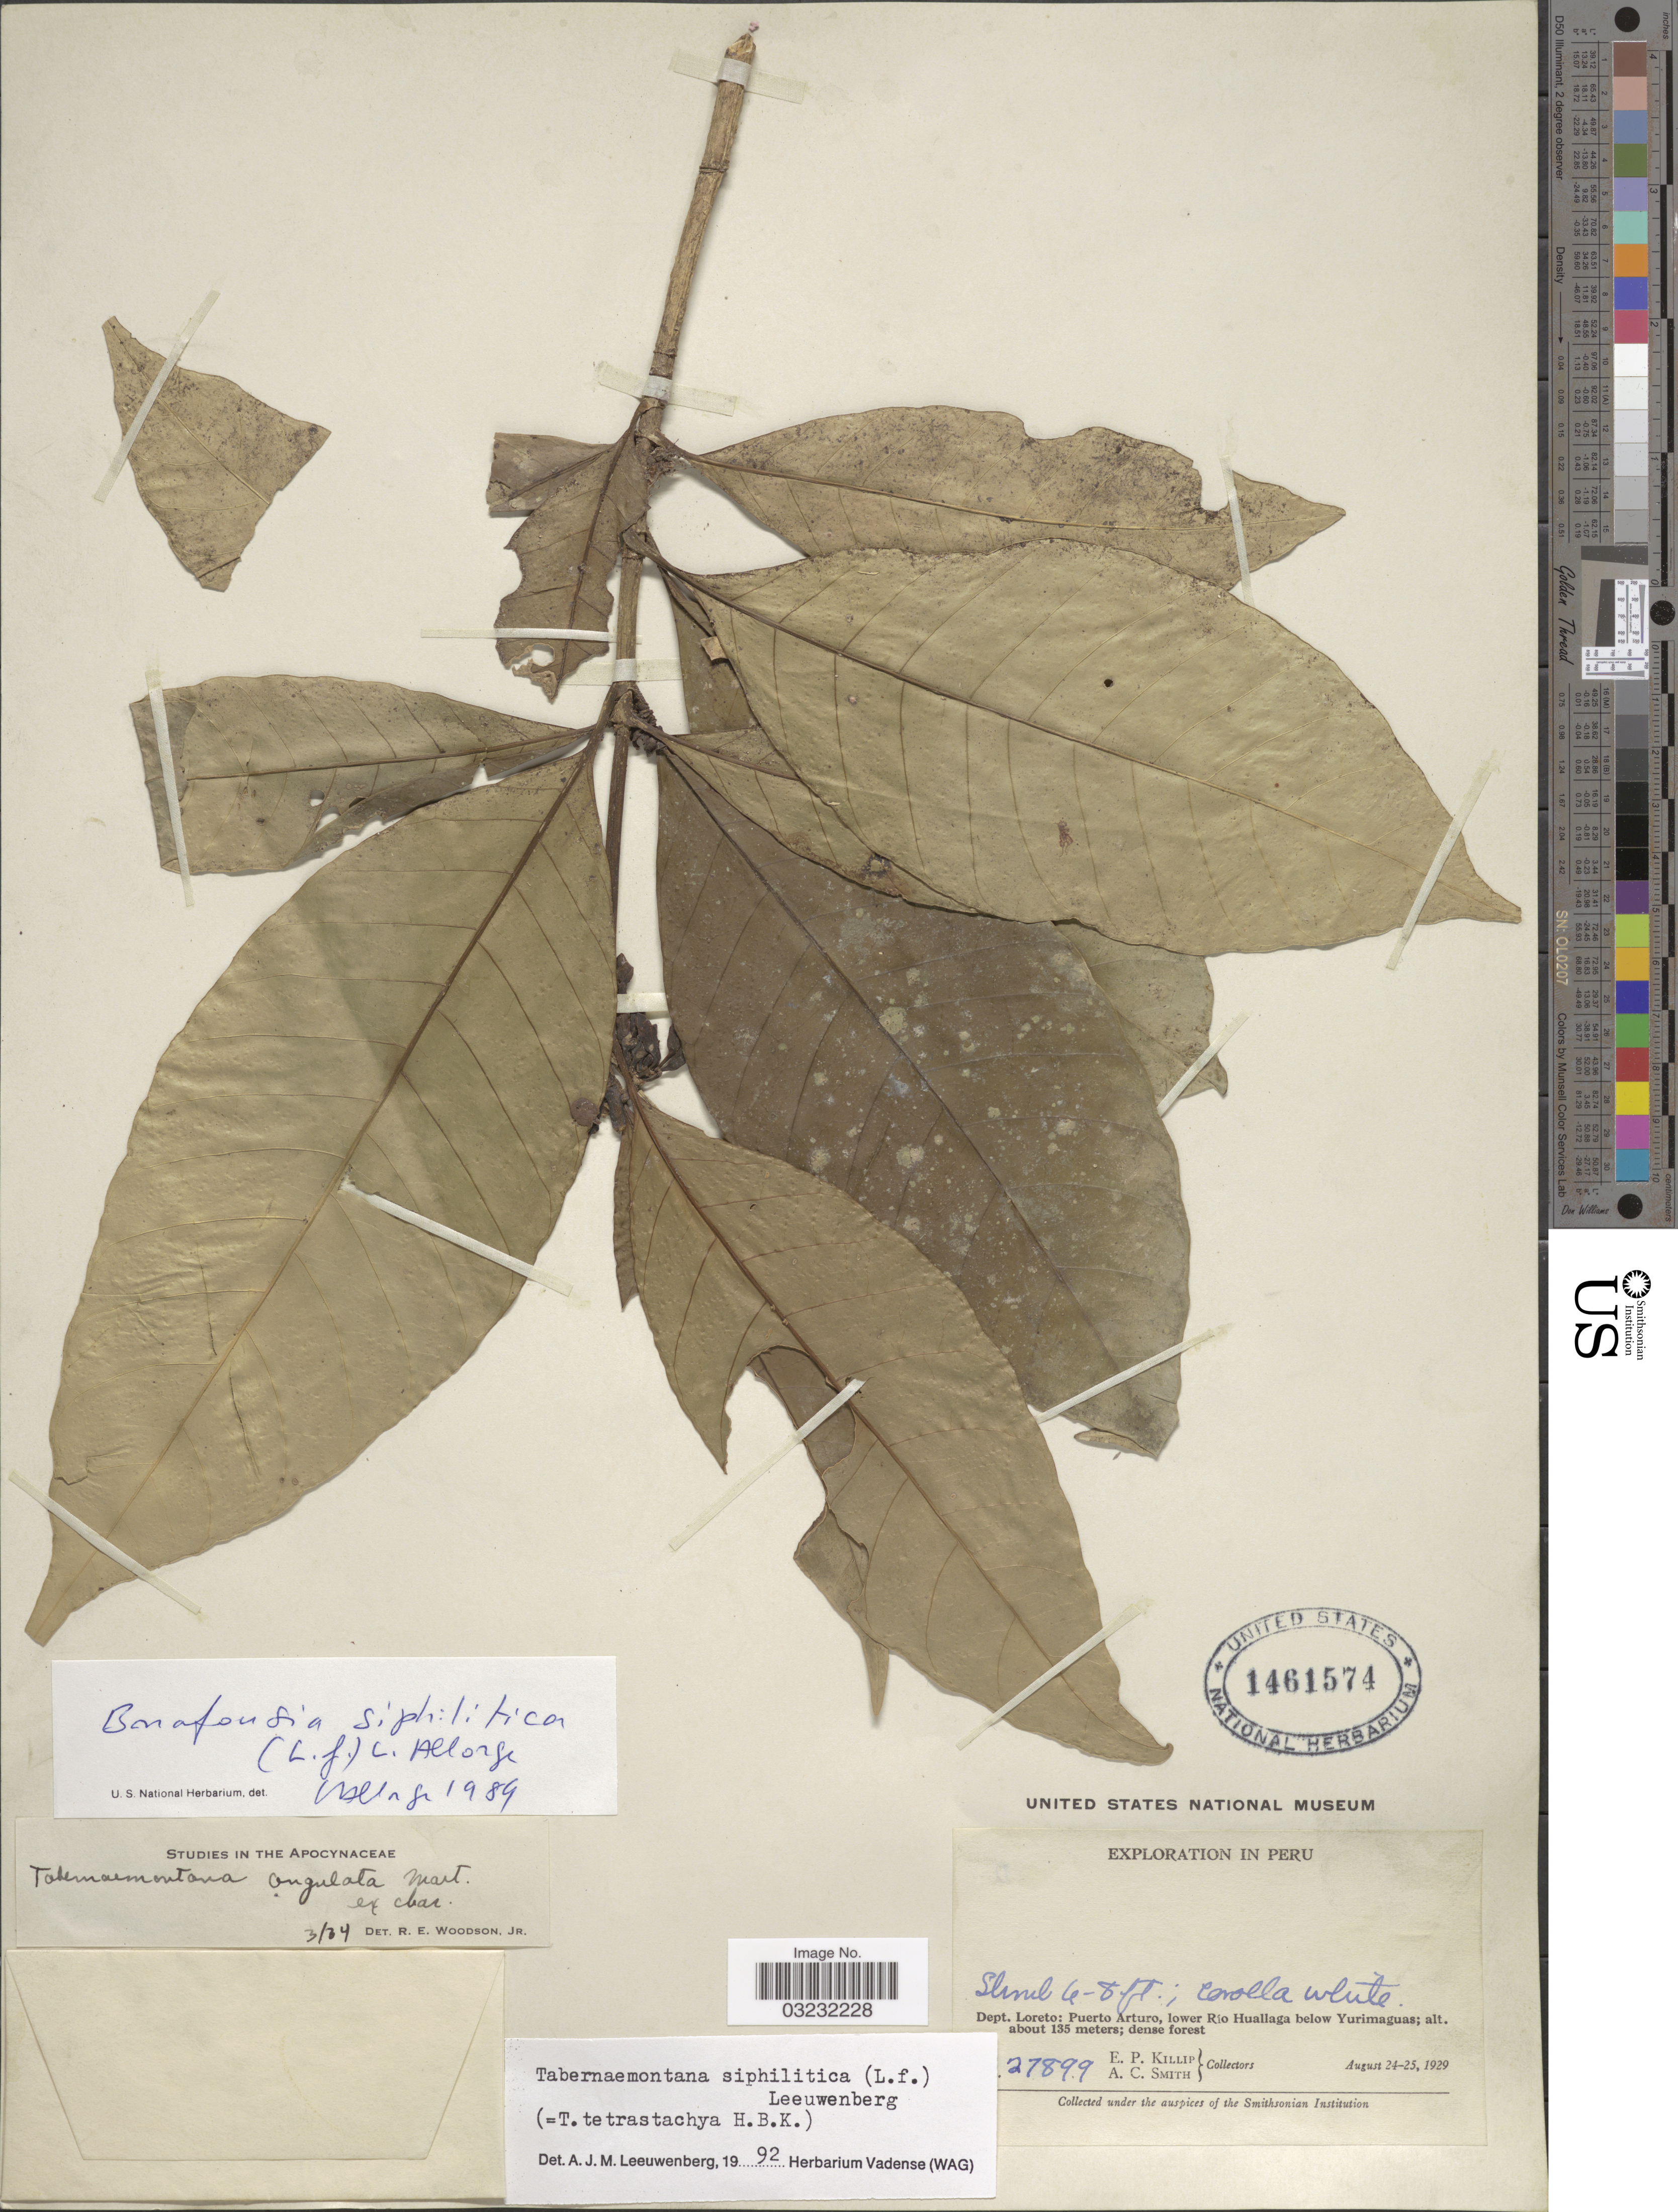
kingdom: Plantae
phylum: Tracheophyta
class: Magnoliopsida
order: Gentianales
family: Apocynaceae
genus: Tabernaemontana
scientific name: Tabernaemontana siphilitica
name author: (L. f.) Leeuwenb.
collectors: E. P. Killip & A. C. Smith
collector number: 27899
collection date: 1929-08-24/1929-08-25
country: Peru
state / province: Loreto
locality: Dept. Loreto: Puerto Arturo, lower Río Huallaga below Yurimaguas.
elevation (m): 135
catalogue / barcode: US 1461574